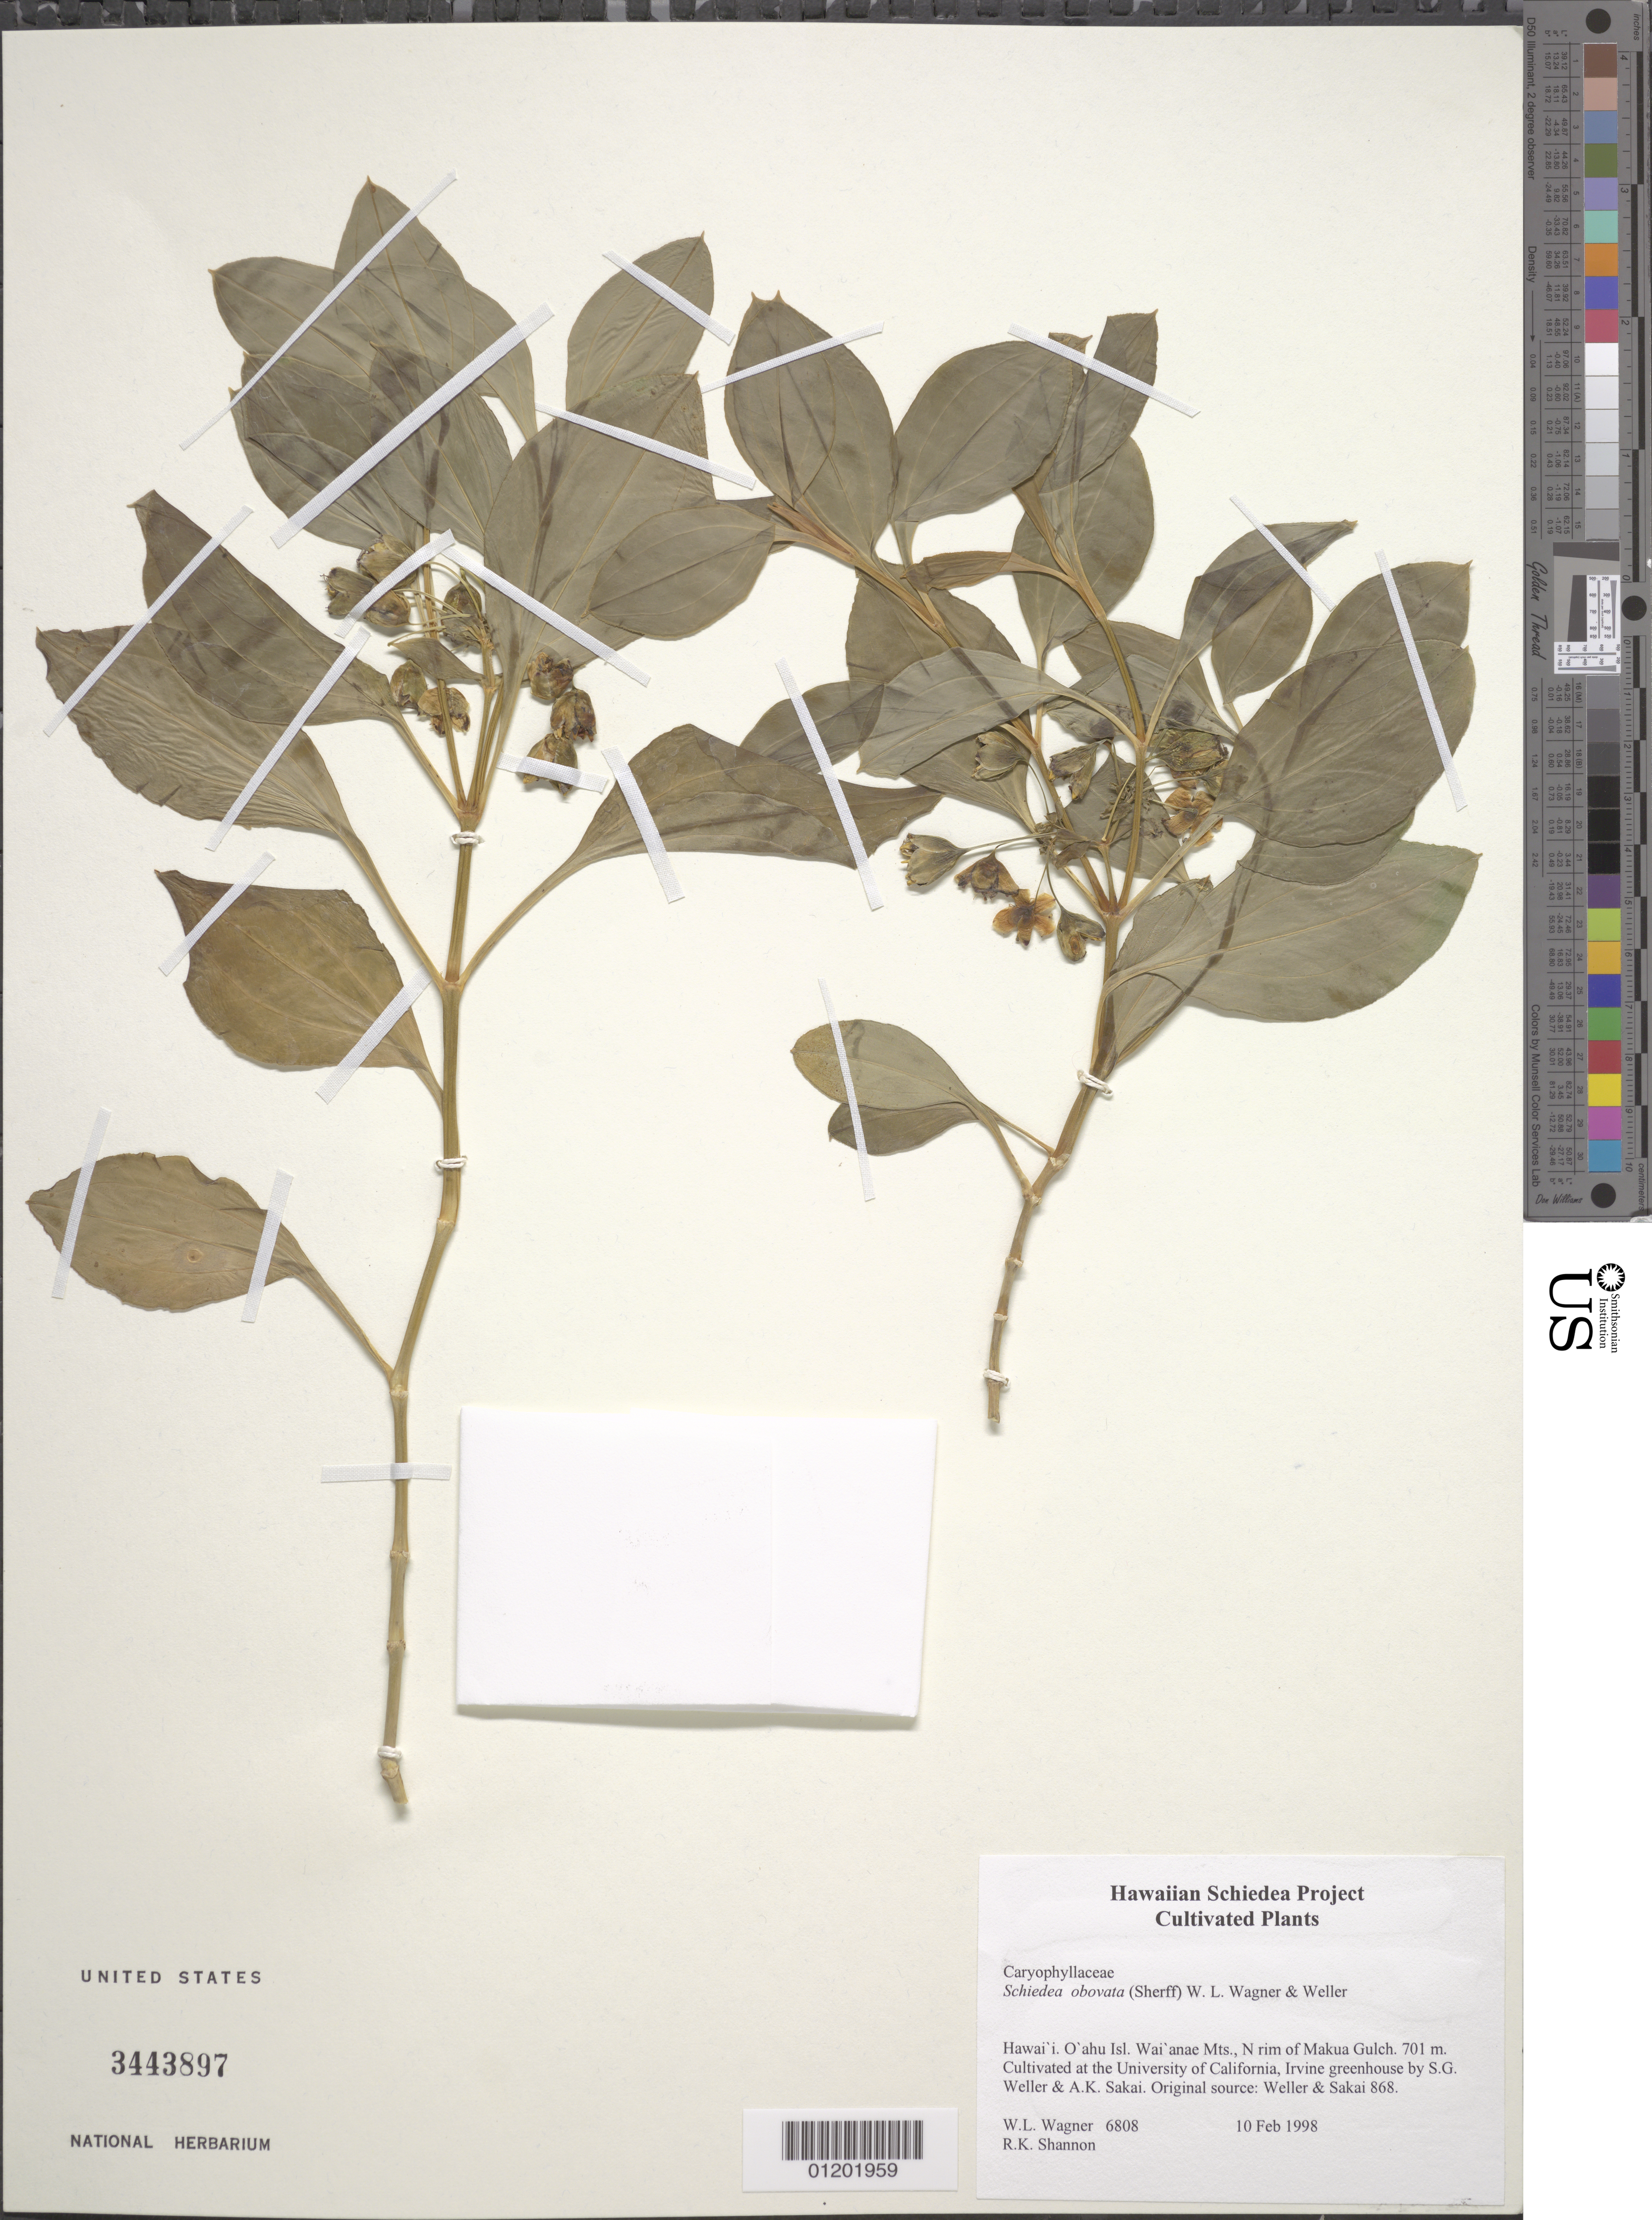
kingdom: Plantae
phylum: Tracheophyta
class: Magnoliopsida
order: Caryophyllales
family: Caryophyllaceae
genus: Schiedea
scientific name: Schiedea obovata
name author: (Sherff) W.L. Wagner & Weller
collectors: W. L. Wagner & R. Shannon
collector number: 6808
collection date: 1998-02-10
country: United States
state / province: California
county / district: Orange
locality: University of California, Irvine greenhouse.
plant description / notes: Cultivated at the University of California, Irvine greenhouse by S.G. Weller & A.K. Sakai. Original source: Weller & Sakai 868.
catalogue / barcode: US 3443897